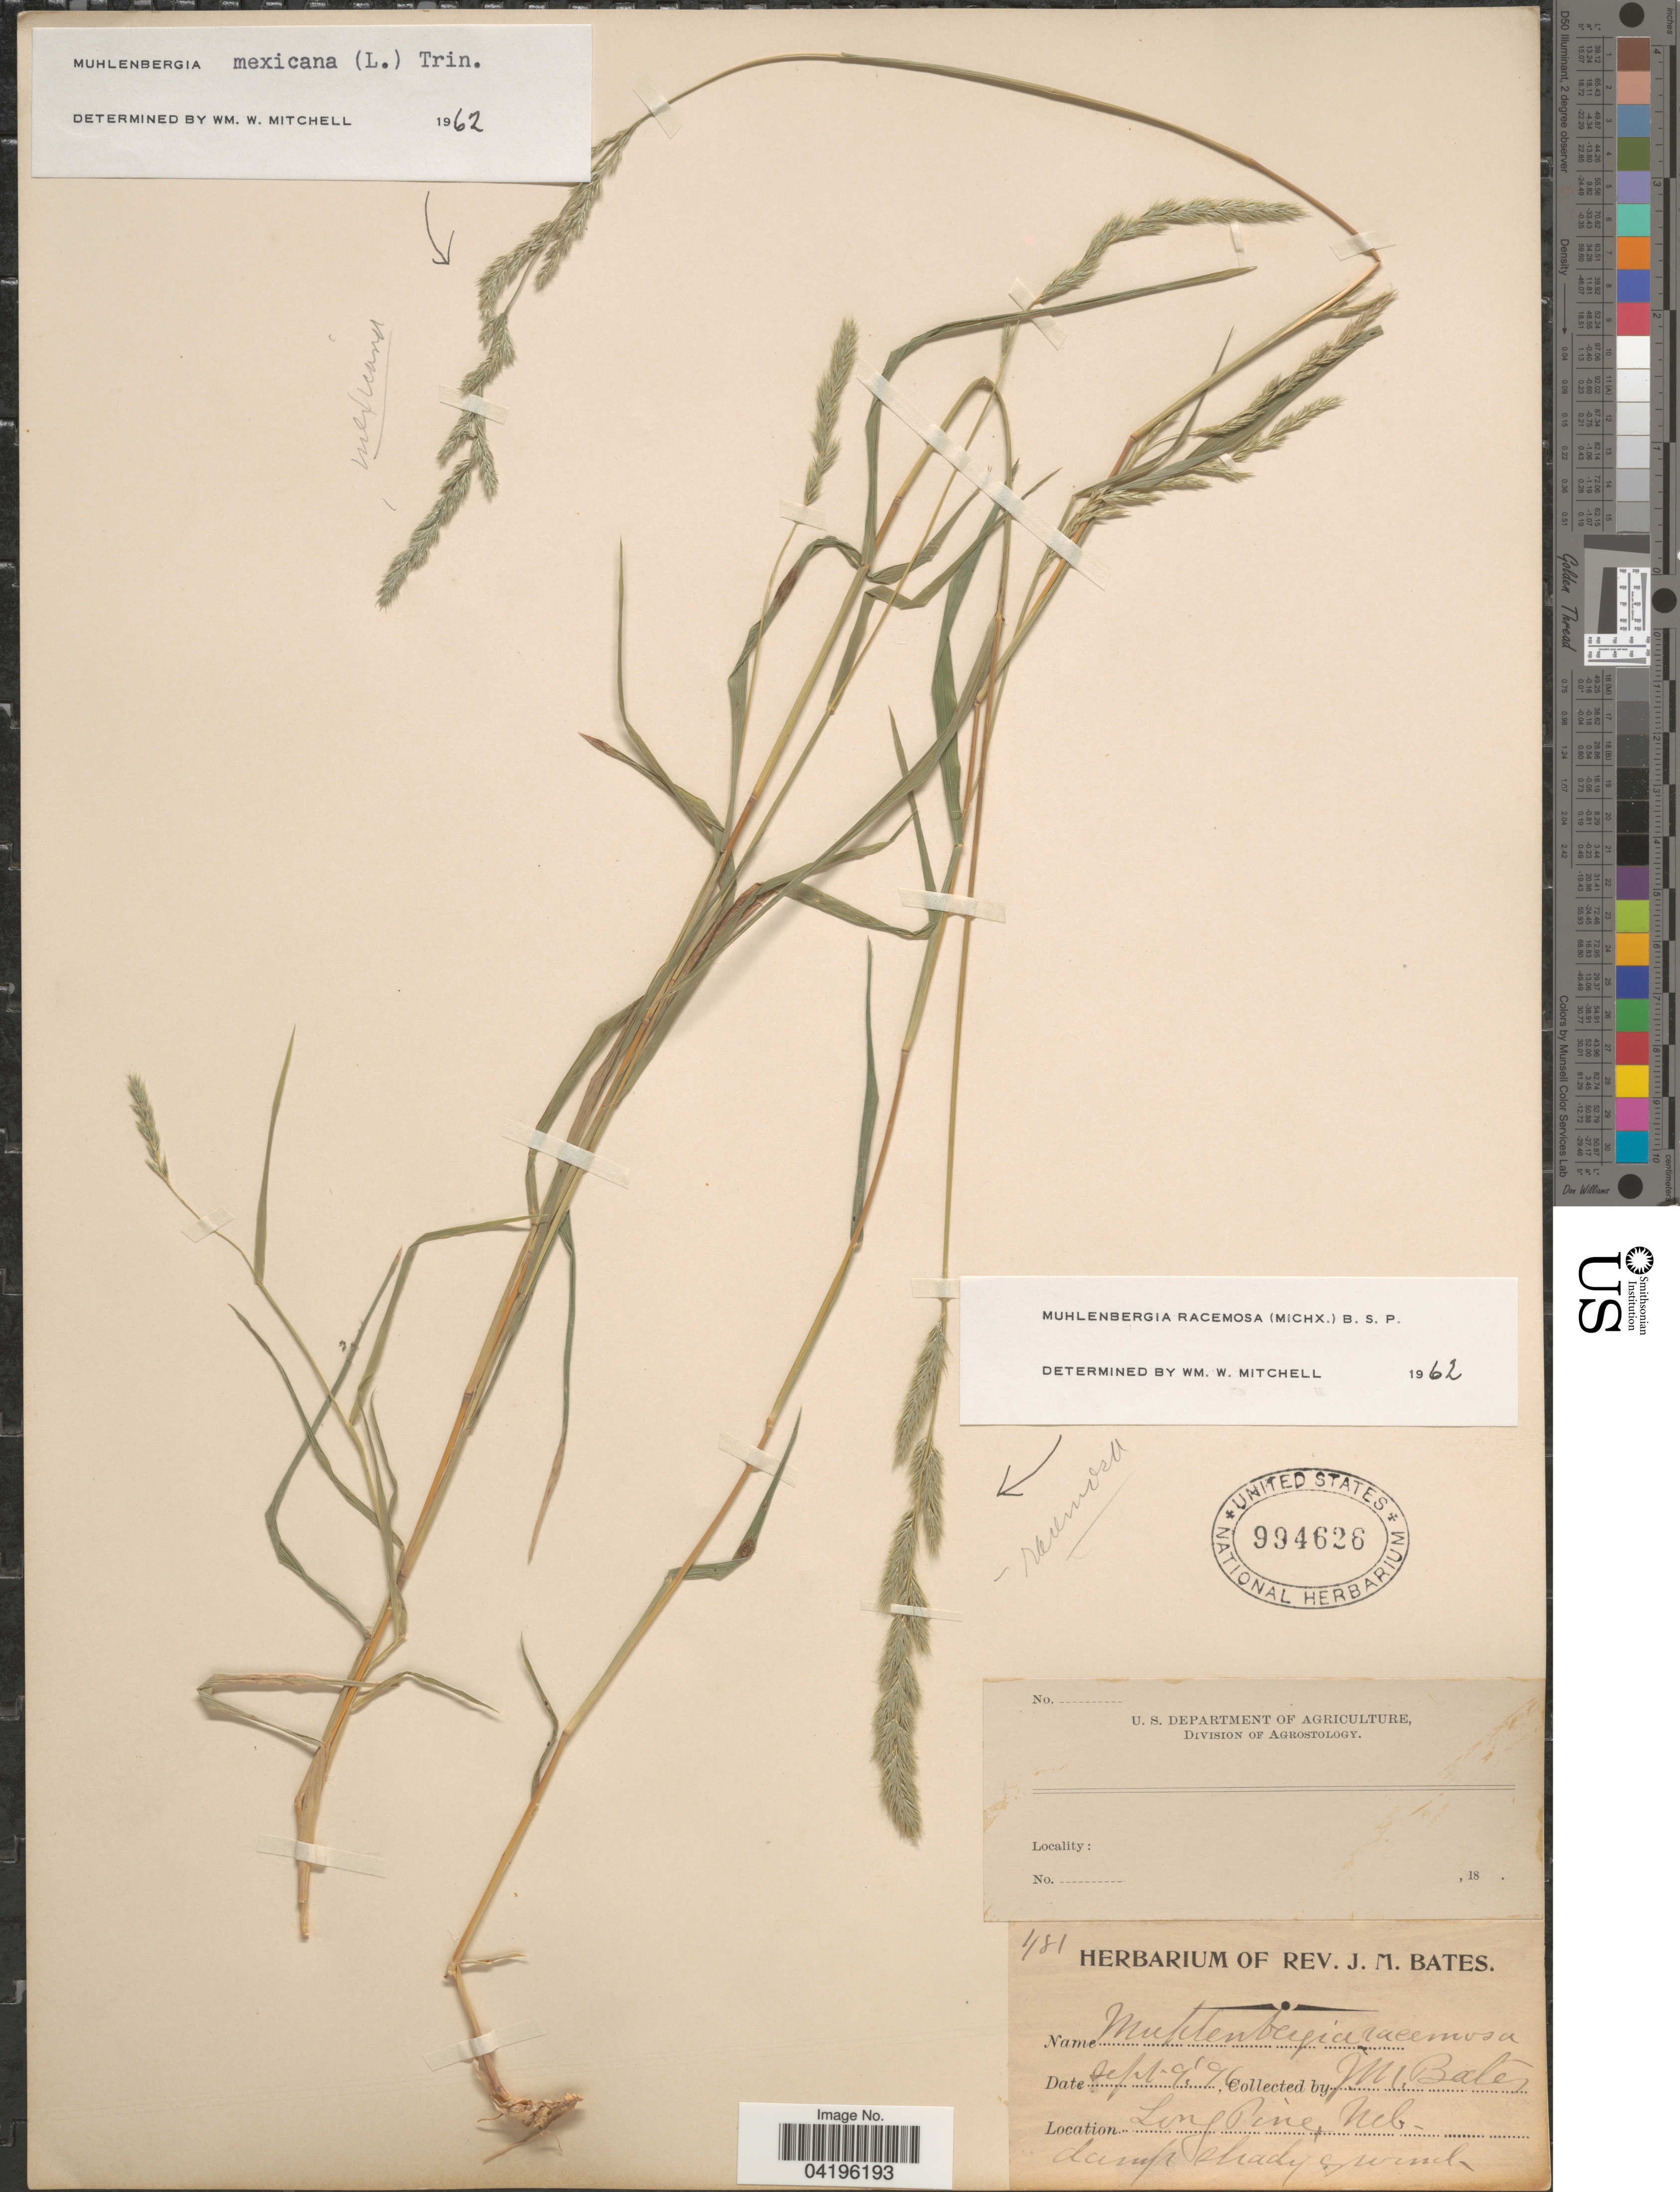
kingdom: Plantae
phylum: Tracheophyta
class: Liliopsida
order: Poales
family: Poaceae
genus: Muhlenbergia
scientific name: Muhlenbergia racemosa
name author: (Michx.) Britton et al.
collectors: J. Bates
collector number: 481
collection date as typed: Transcribed d/m/y: 9/9/96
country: United States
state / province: Nebraska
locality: Long Pine.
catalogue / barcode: US 994626